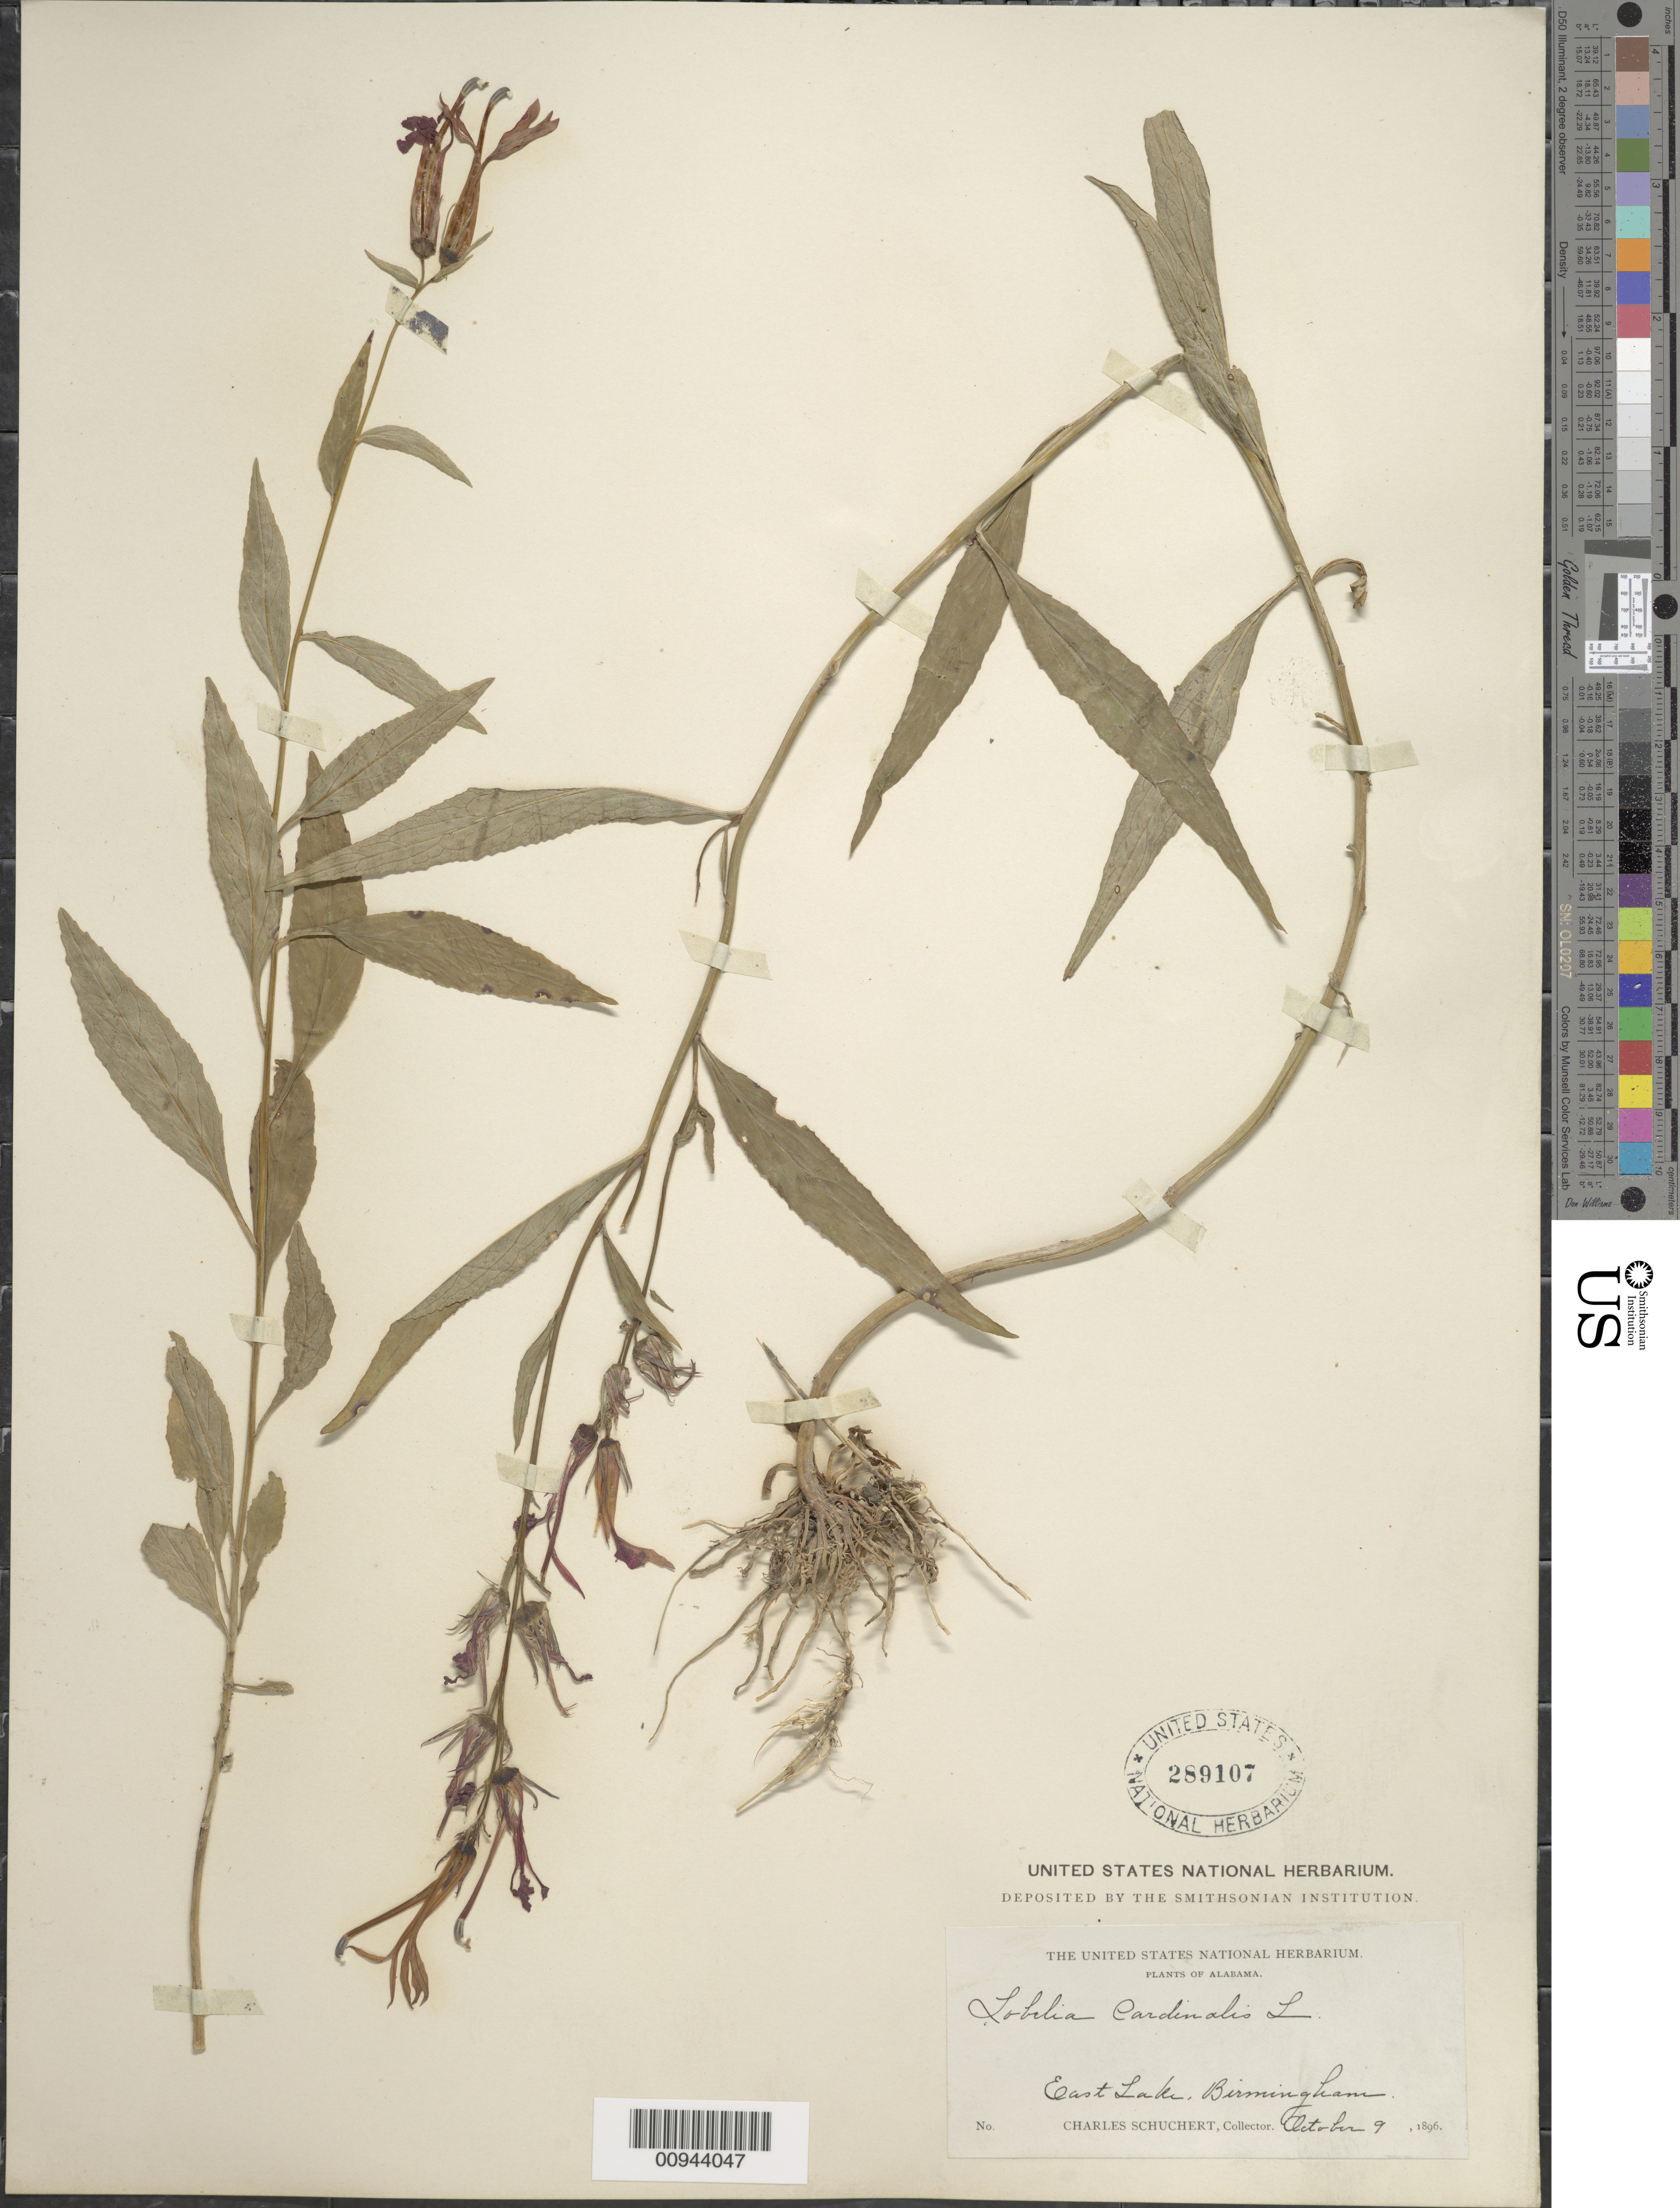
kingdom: Plantae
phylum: Tracheophyta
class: Magnoliopsida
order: Asterales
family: Campanulaceae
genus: Lobelia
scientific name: Lobelia cardinalis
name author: L.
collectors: C. Schuchert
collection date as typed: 09 Oct 1896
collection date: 1896-10-09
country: United States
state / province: Alabama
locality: Birmingham, East Lake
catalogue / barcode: US 289107